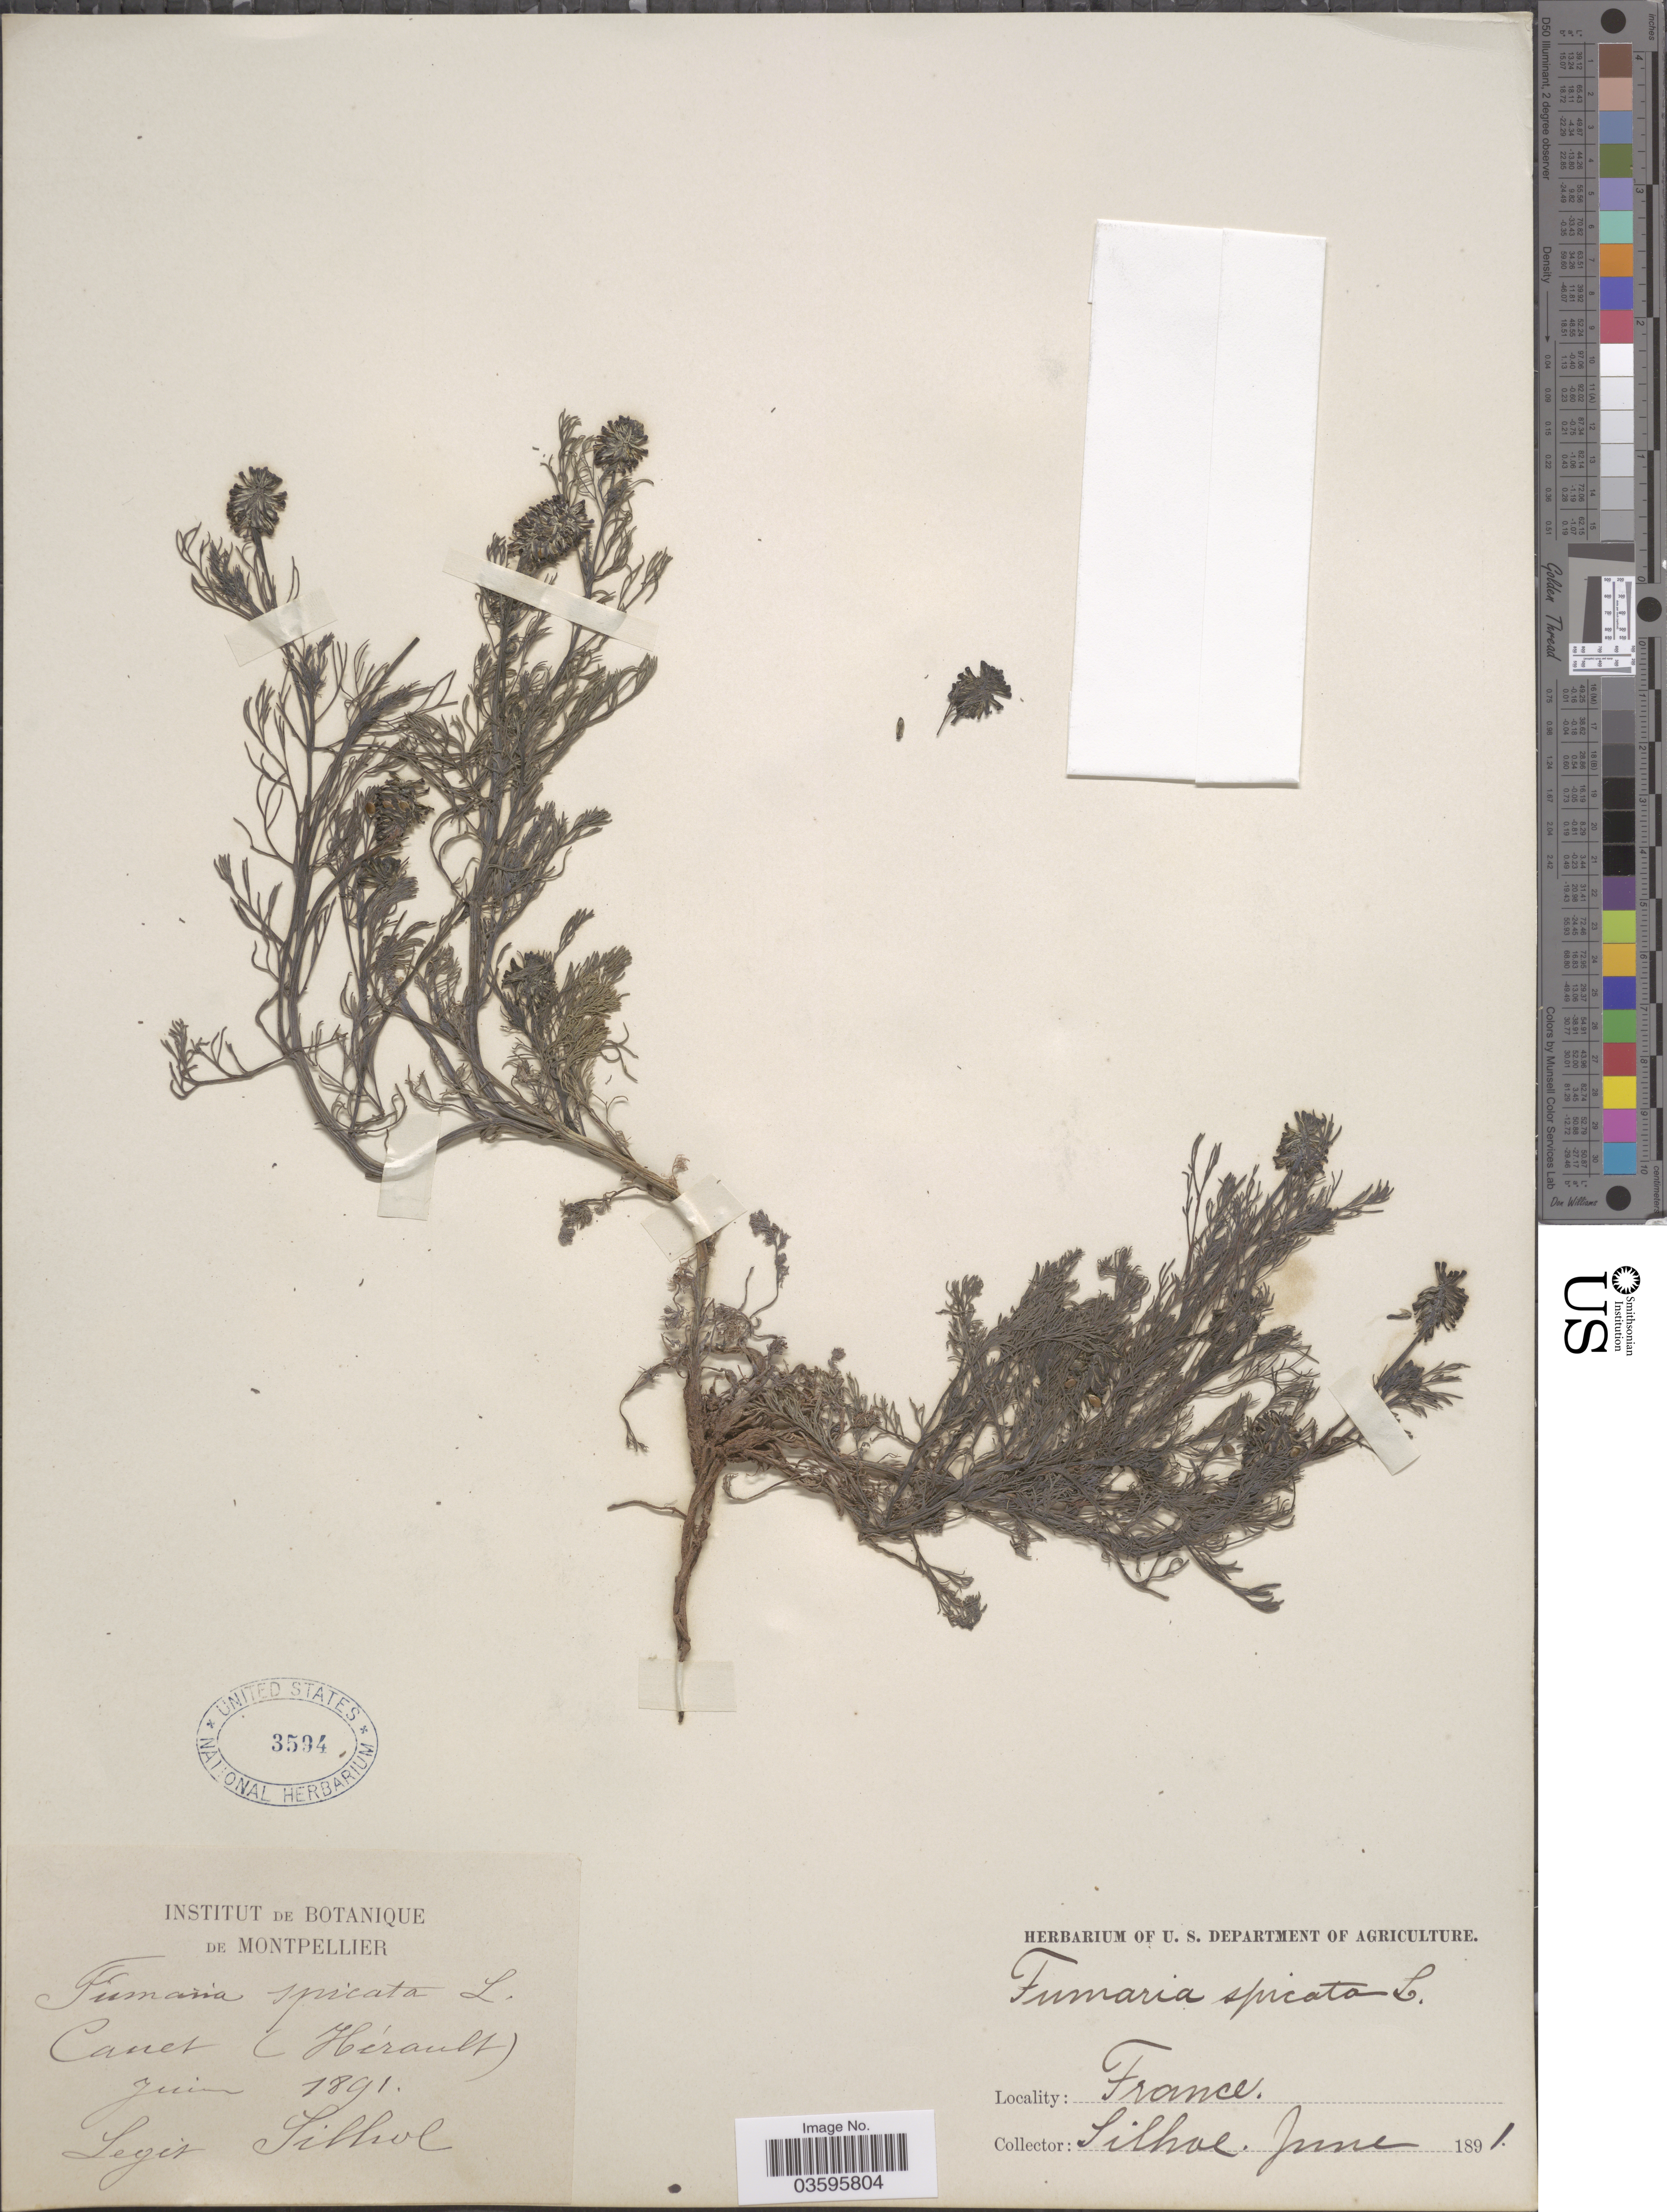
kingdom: Plantae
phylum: Tracheophyta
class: Magnoliopsida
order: Ranunculales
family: Papaveraceae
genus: Platycapnos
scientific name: Platycapnos spicatus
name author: (L.) Bernh.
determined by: Strong, M. T., (US), Smithsonian Institution - National Museum of Natural History (UNITED STATES)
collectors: -. Silhol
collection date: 1891-06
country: France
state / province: Occitanie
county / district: Hérault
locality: Canet (Hérault).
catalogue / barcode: US 3594